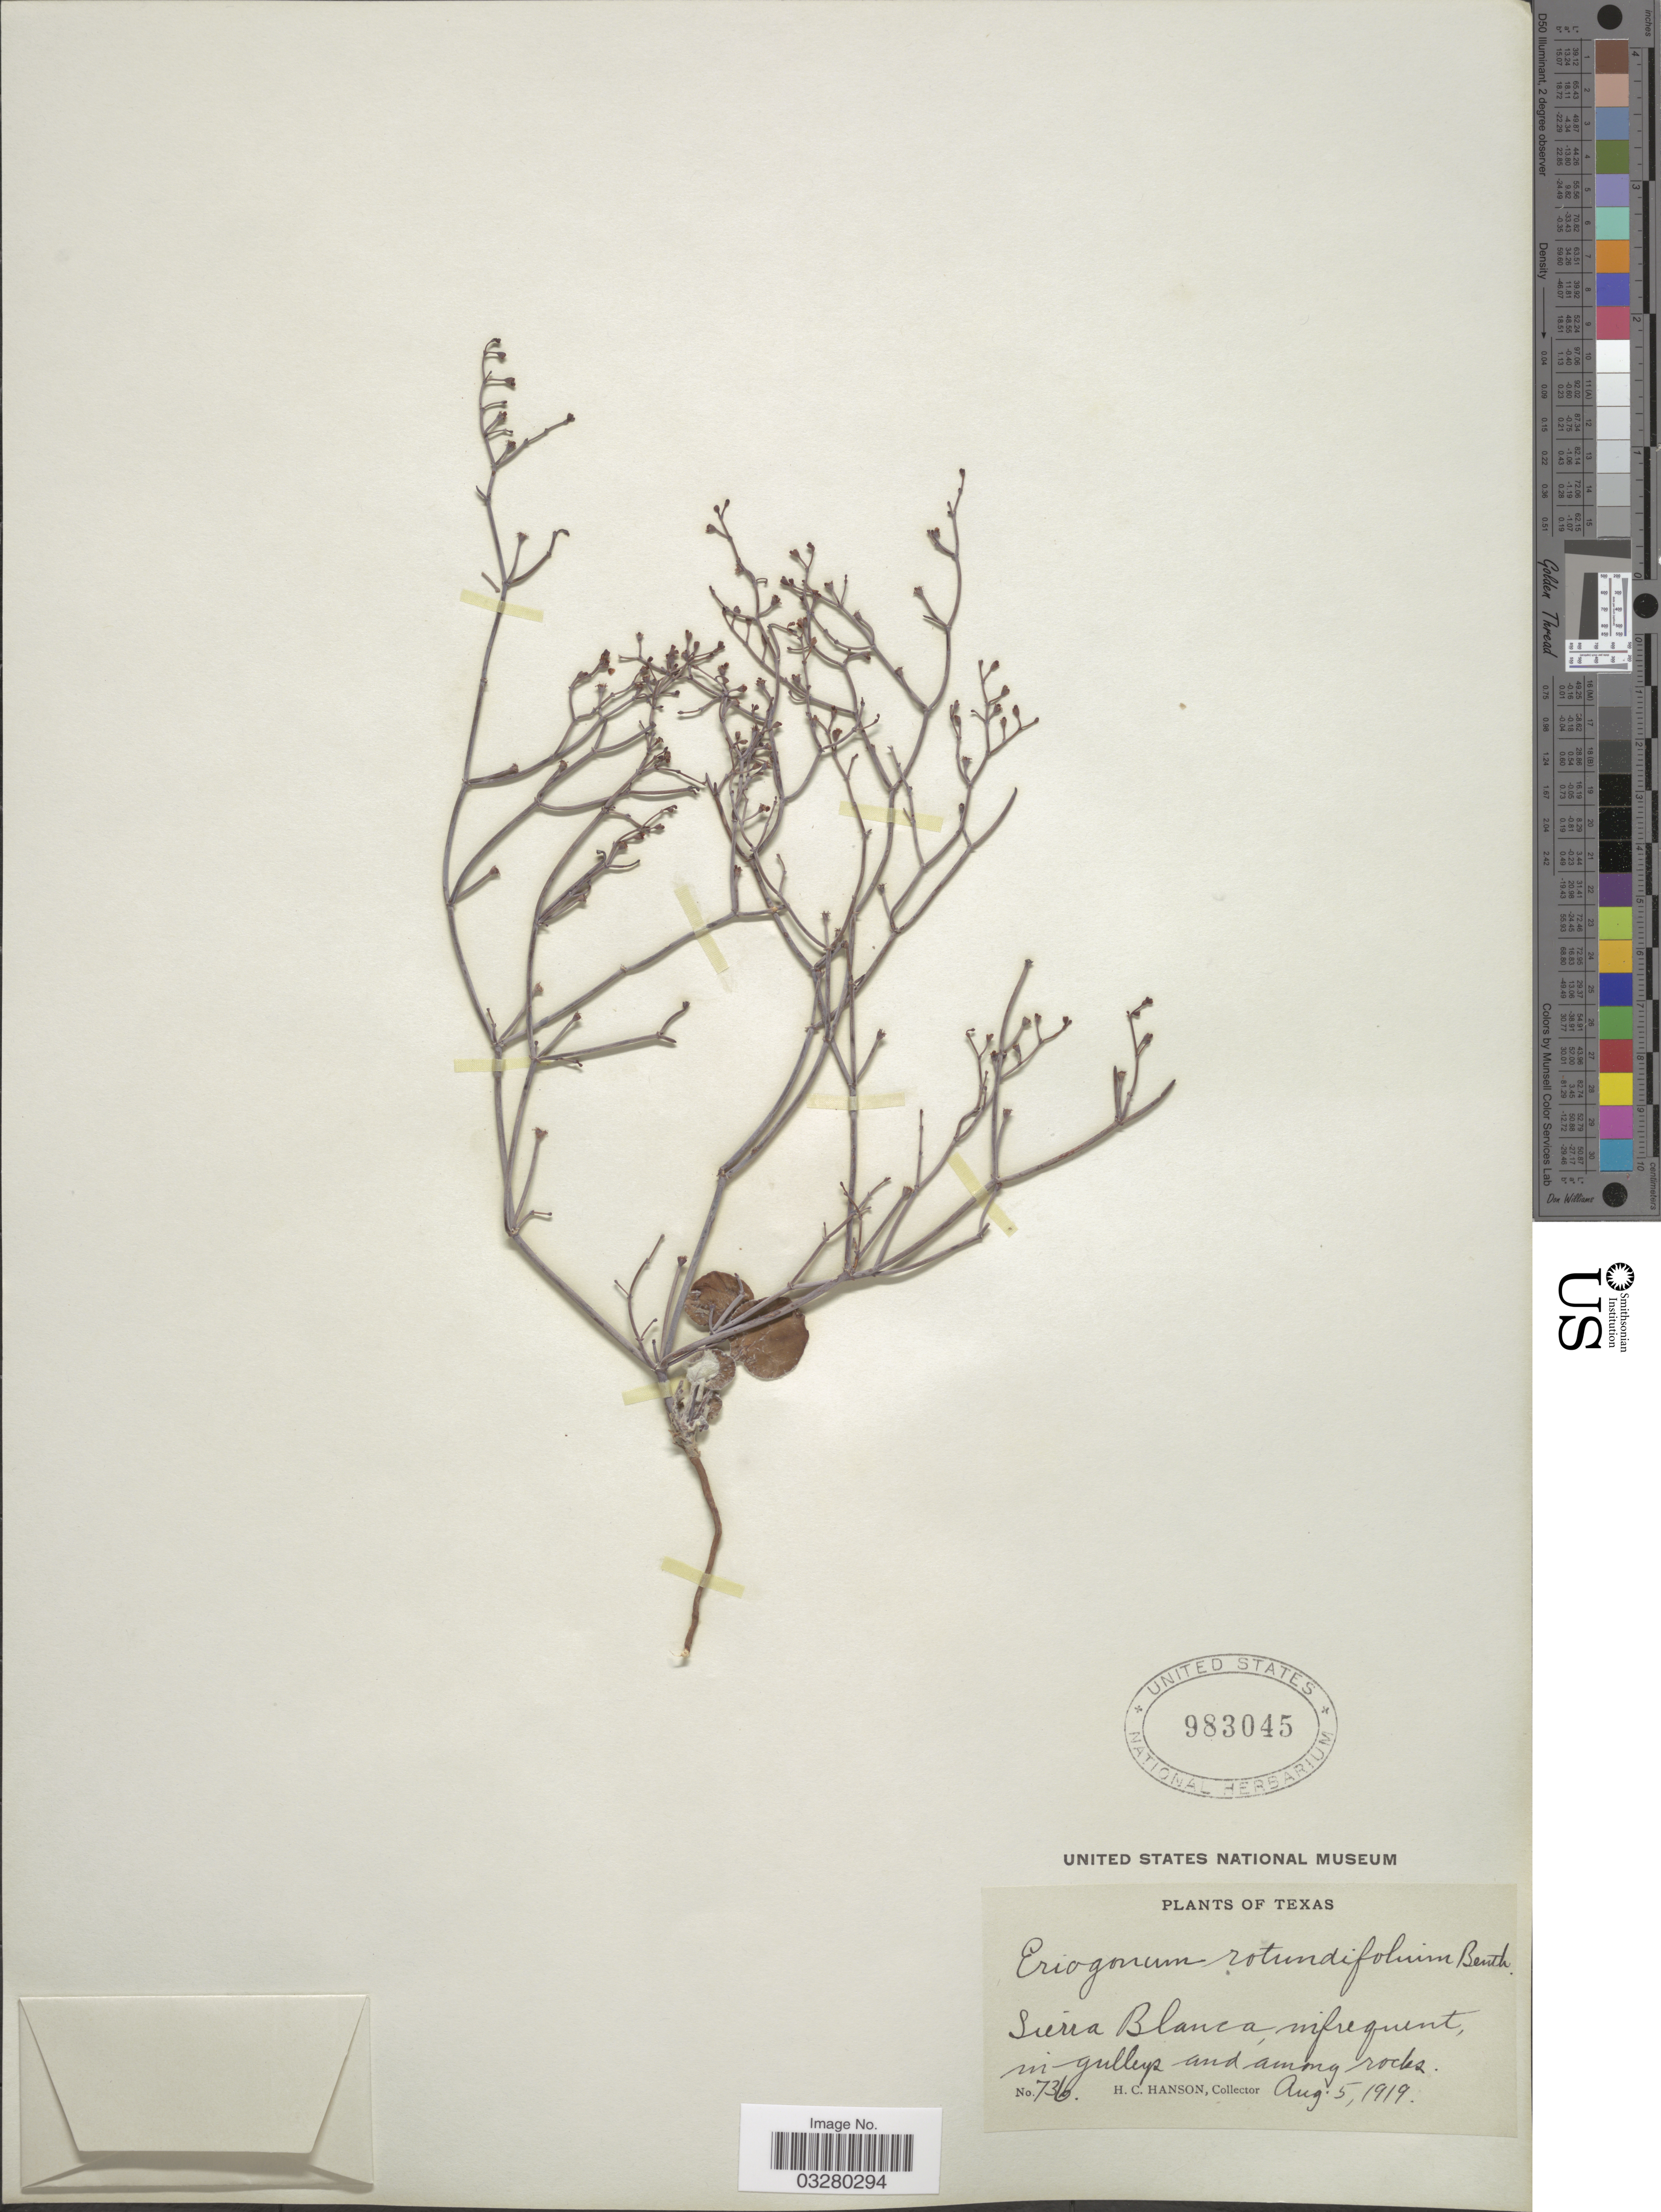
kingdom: Plantae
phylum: Tracheophyta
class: Magnoliopsida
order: Caryophyllales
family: Polygonaceae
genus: Eriogonum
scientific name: Eriogonum rotundifolium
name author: Benth. in DC.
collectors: H. Hanson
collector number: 736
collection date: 1919-08-05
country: United States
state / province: Texas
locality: Sierra Blanca.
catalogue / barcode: US 983045